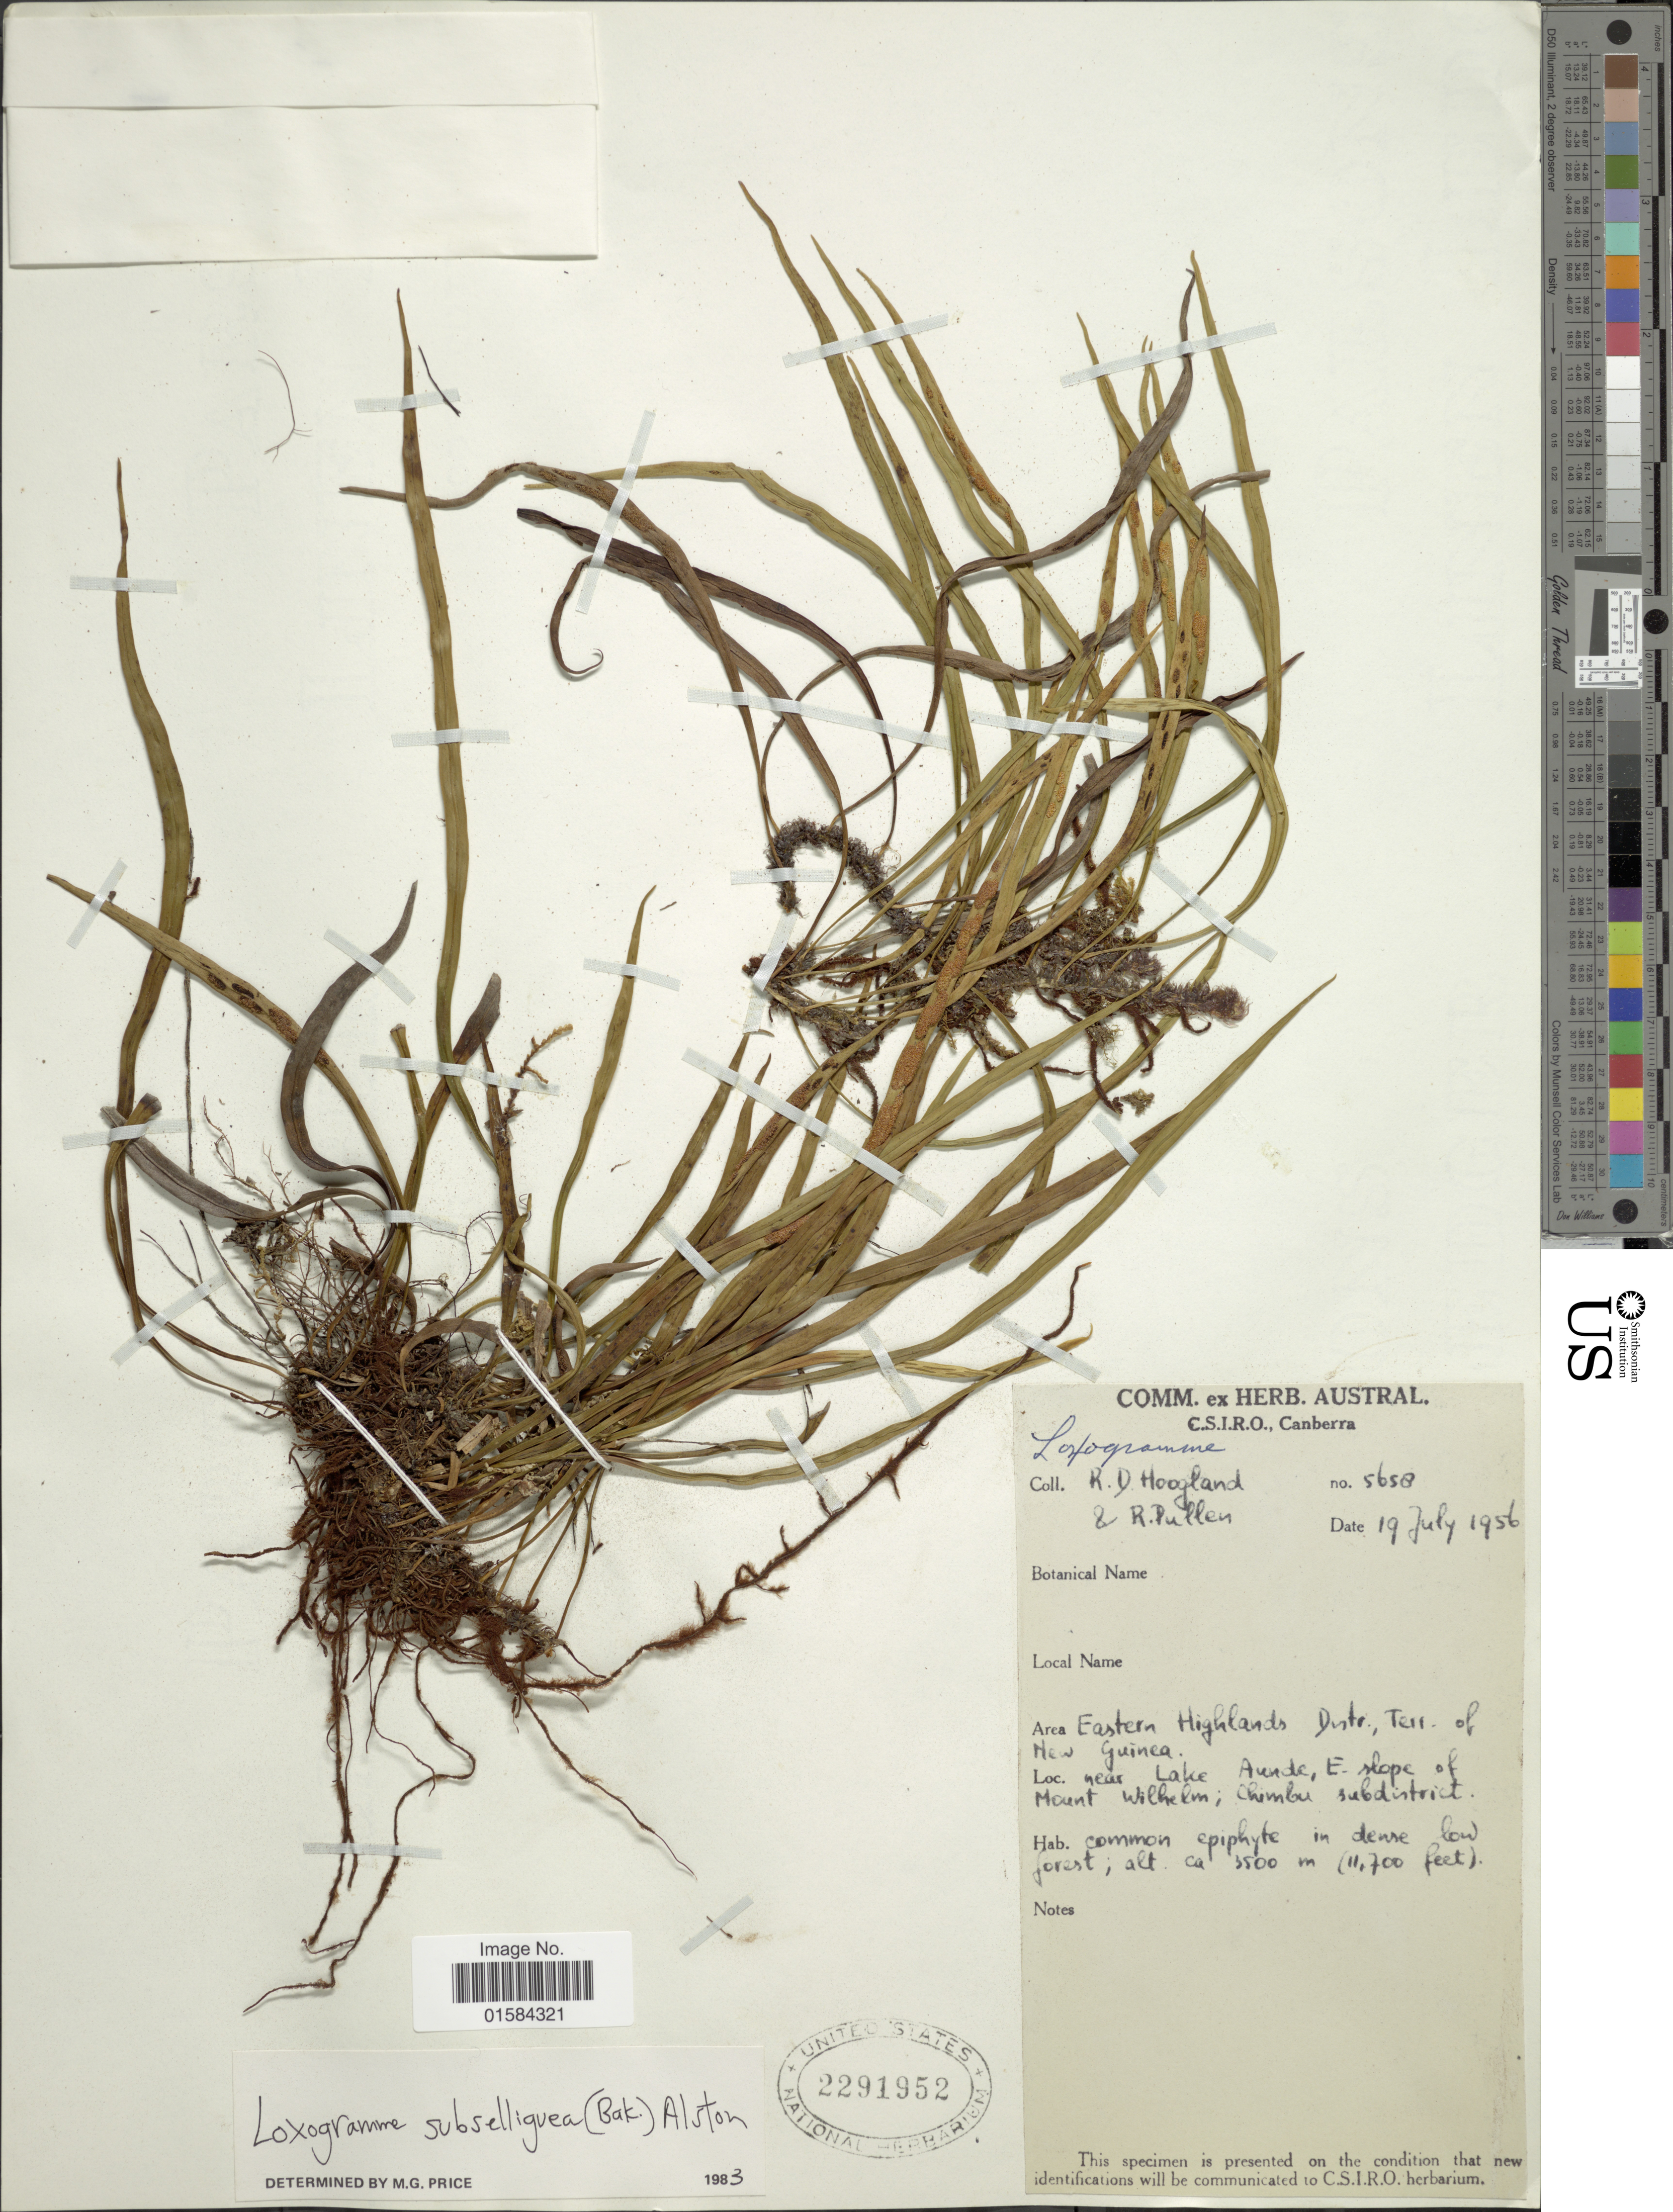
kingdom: Plantae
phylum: Tracheophyta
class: Polypodiopsida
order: Polypodiales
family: Polypodiaceae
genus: Loxogramme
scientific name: Loxogramme subselliguea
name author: (Baker) Alston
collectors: R. D. Hoogland & R. Pullen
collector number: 5658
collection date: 1956-07-19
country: Papua New Guinea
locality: Eastern Highlands Distr., Terr. of New Guinea, near Lake Aunde, E slope of Mount Wilhelm; Chimbu subdistrict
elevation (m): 3500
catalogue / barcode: US 2291952